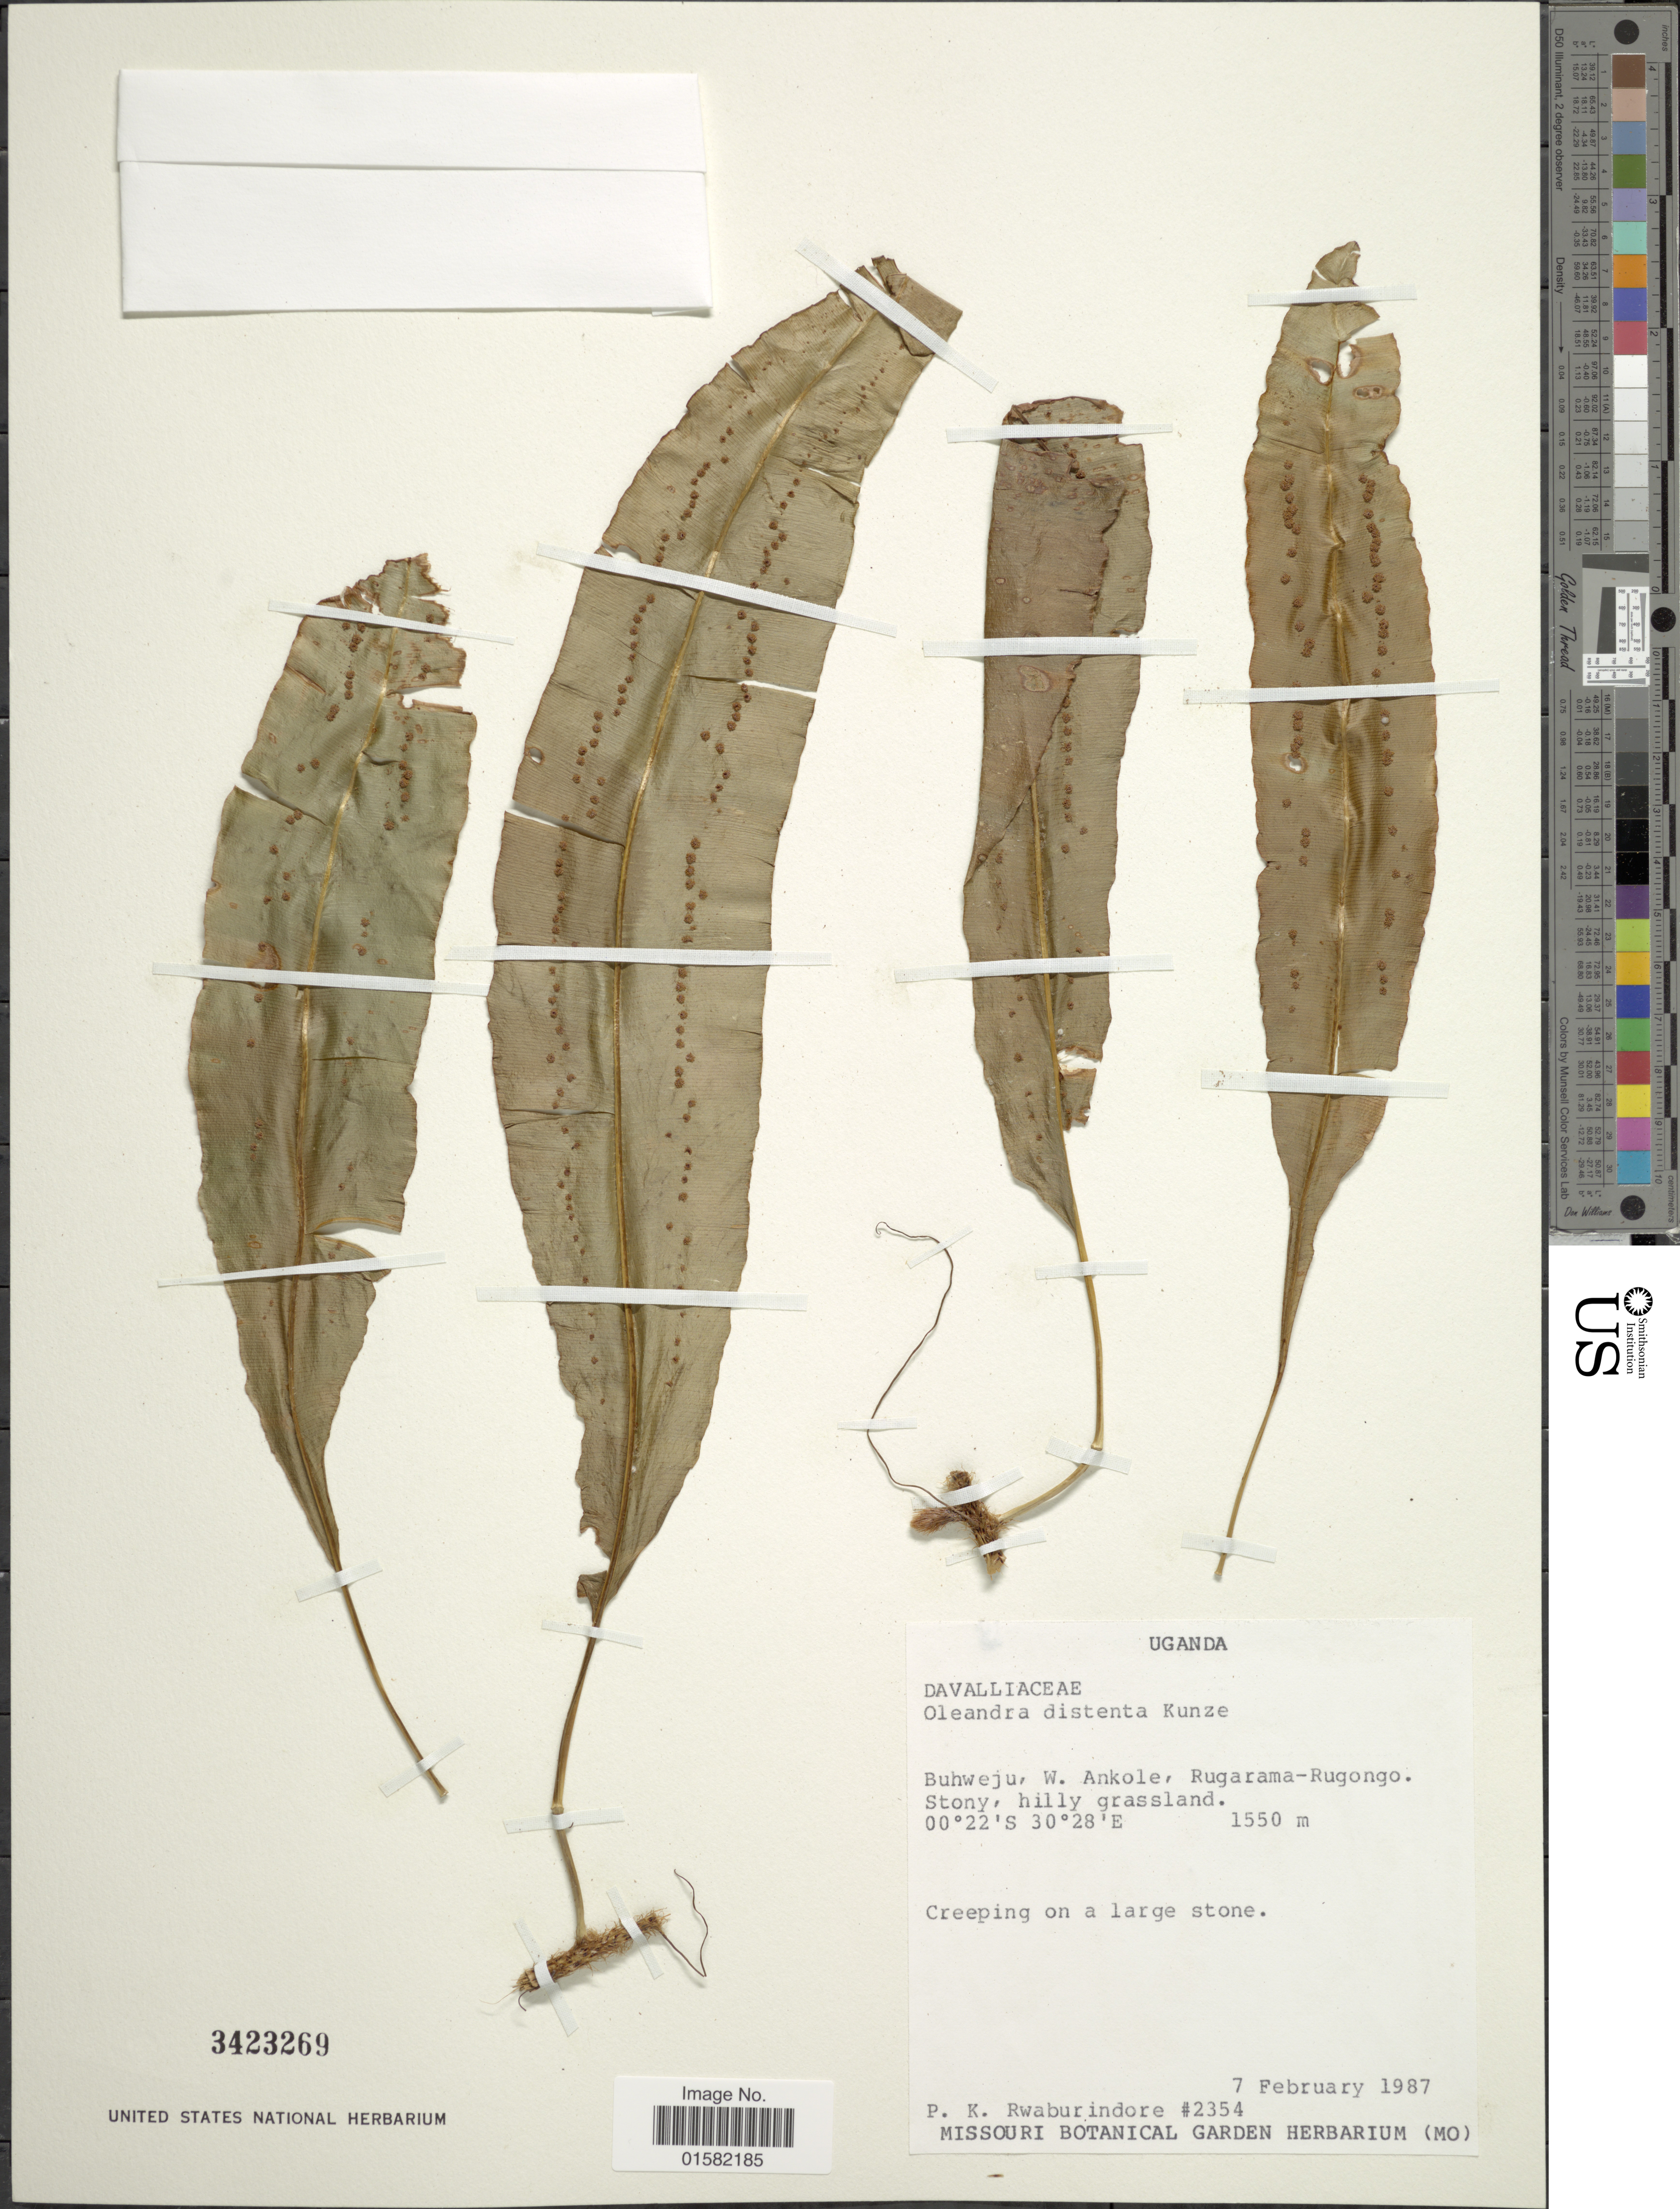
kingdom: Plantae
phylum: Tracheophyta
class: Polypodiopsida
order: Polypodiales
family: Oleandraceae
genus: Oleandra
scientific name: Oleandra articulata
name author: (Sw.) C. Presl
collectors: P. Rwaburindore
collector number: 2354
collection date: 1987-02-07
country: Uganda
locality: Uganda, Buhweju, W. Ankole, Rugarama-Rugongo. Stony, hilly grassland.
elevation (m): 1550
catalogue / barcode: US 3423269